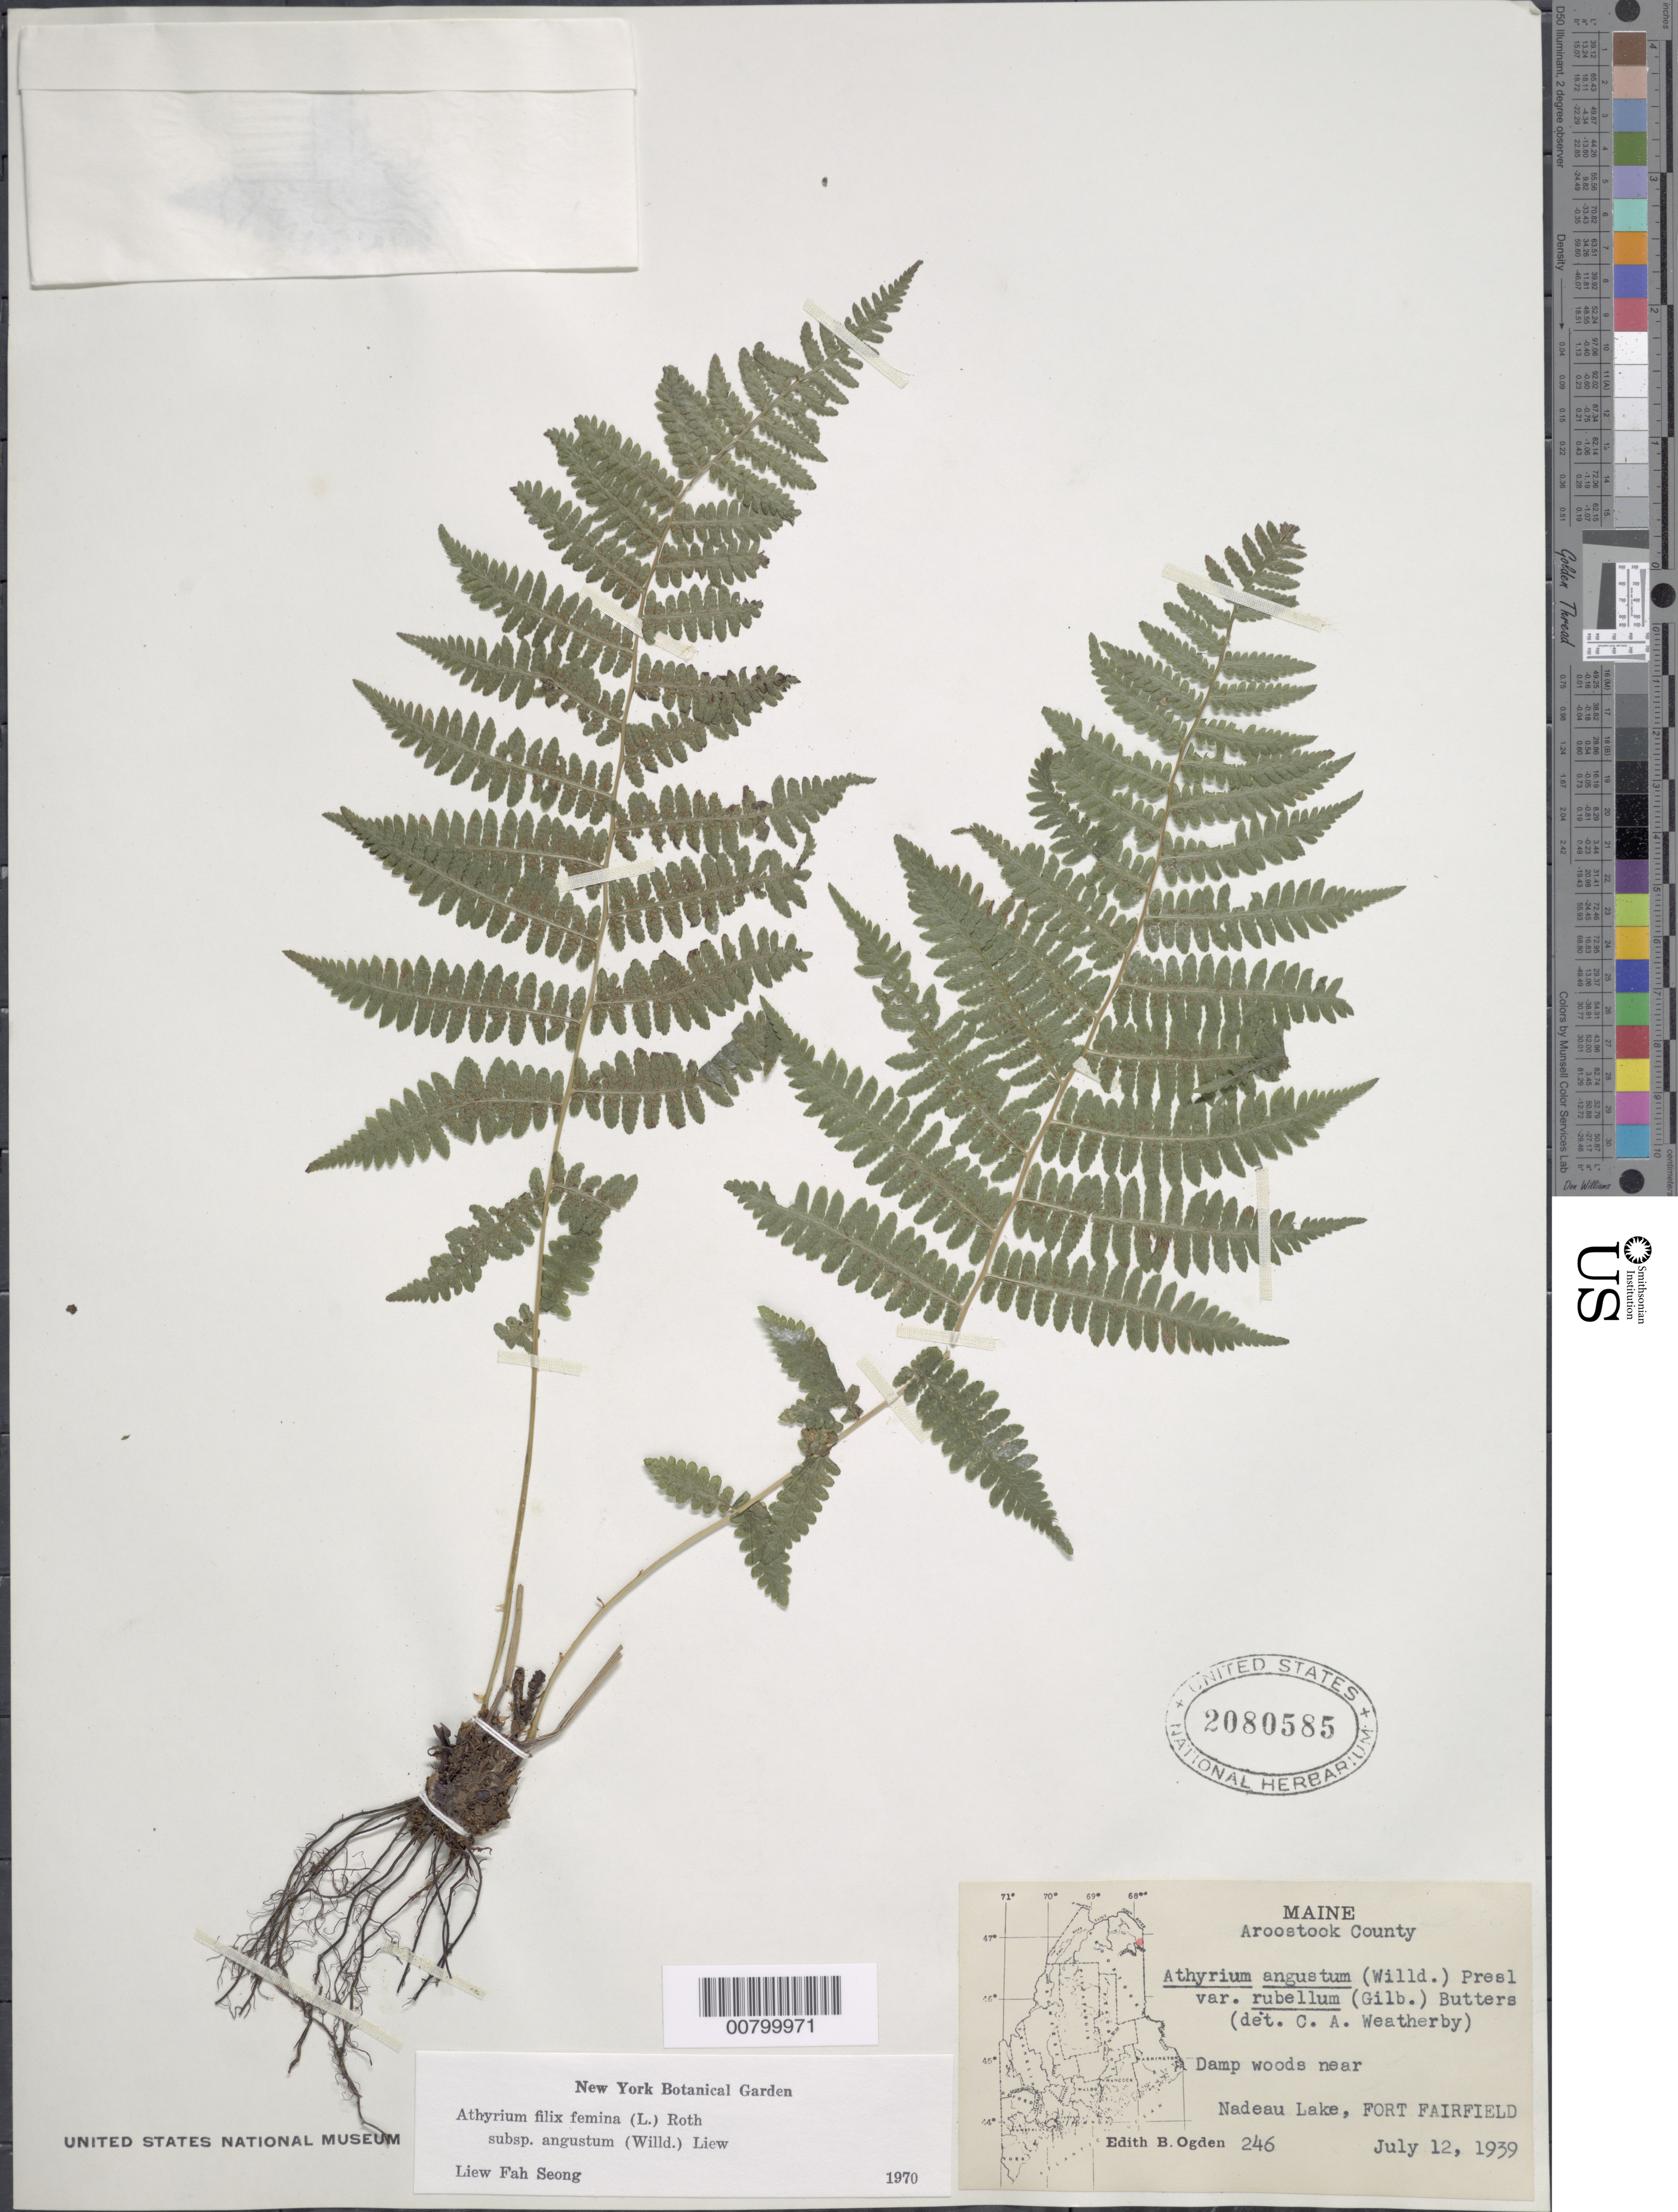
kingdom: Plantae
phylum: Tracheophyta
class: Polypodiopsida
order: Polypodiales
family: Athyriaceae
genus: Athyrium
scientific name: Athyrium filix-femina subsp. angustatum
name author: (Willd.) R.T. Clausen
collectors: E. Ogden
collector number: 246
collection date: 1939-07-12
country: United States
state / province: Maine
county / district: Aroostook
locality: Nadeau Lake, Fort Fairfield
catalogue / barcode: US 2080585